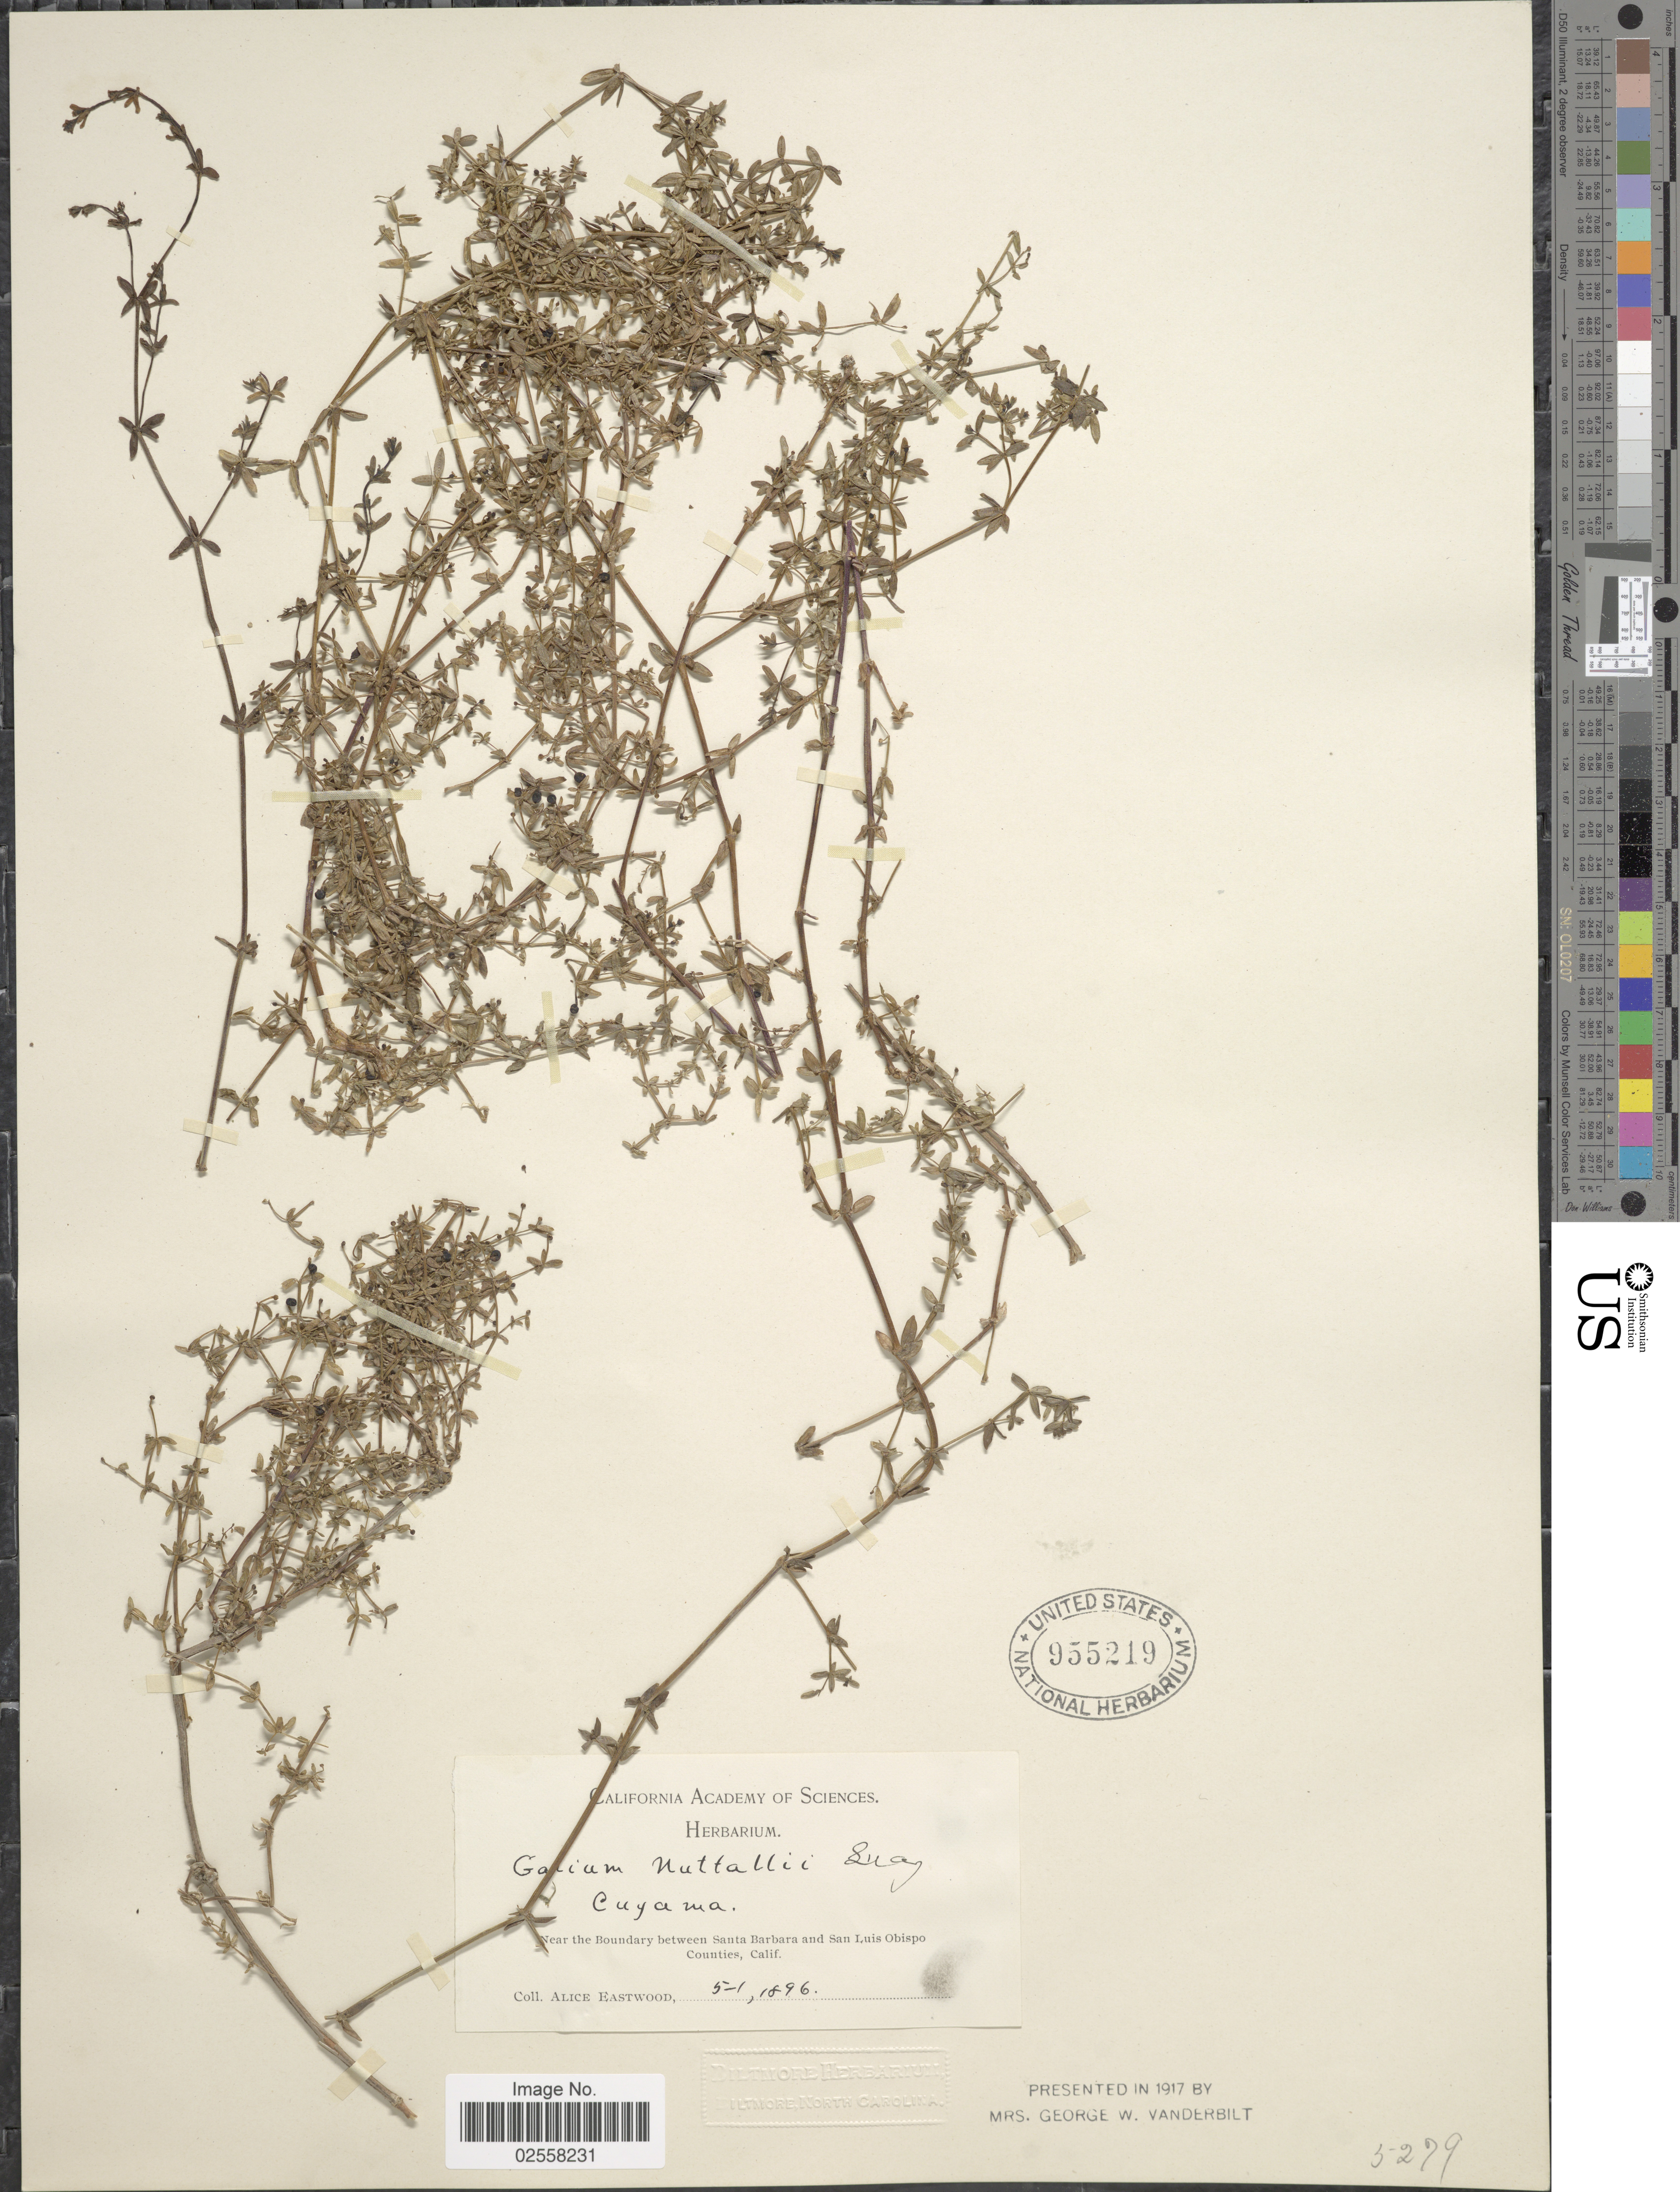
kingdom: Plantae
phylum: Tracheophyta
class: Magnoliopsida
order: Gentianales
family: Rubiaceae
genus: Galium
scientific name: Galium nuttallii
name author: A. Gray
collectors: A. Eastwood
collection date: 1896-05-01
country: United States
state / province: California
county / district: Santa Barbara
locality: Near the boundary between Santa Barbara and San Luis Obispo Counties, Calif.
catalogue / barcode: US 955219